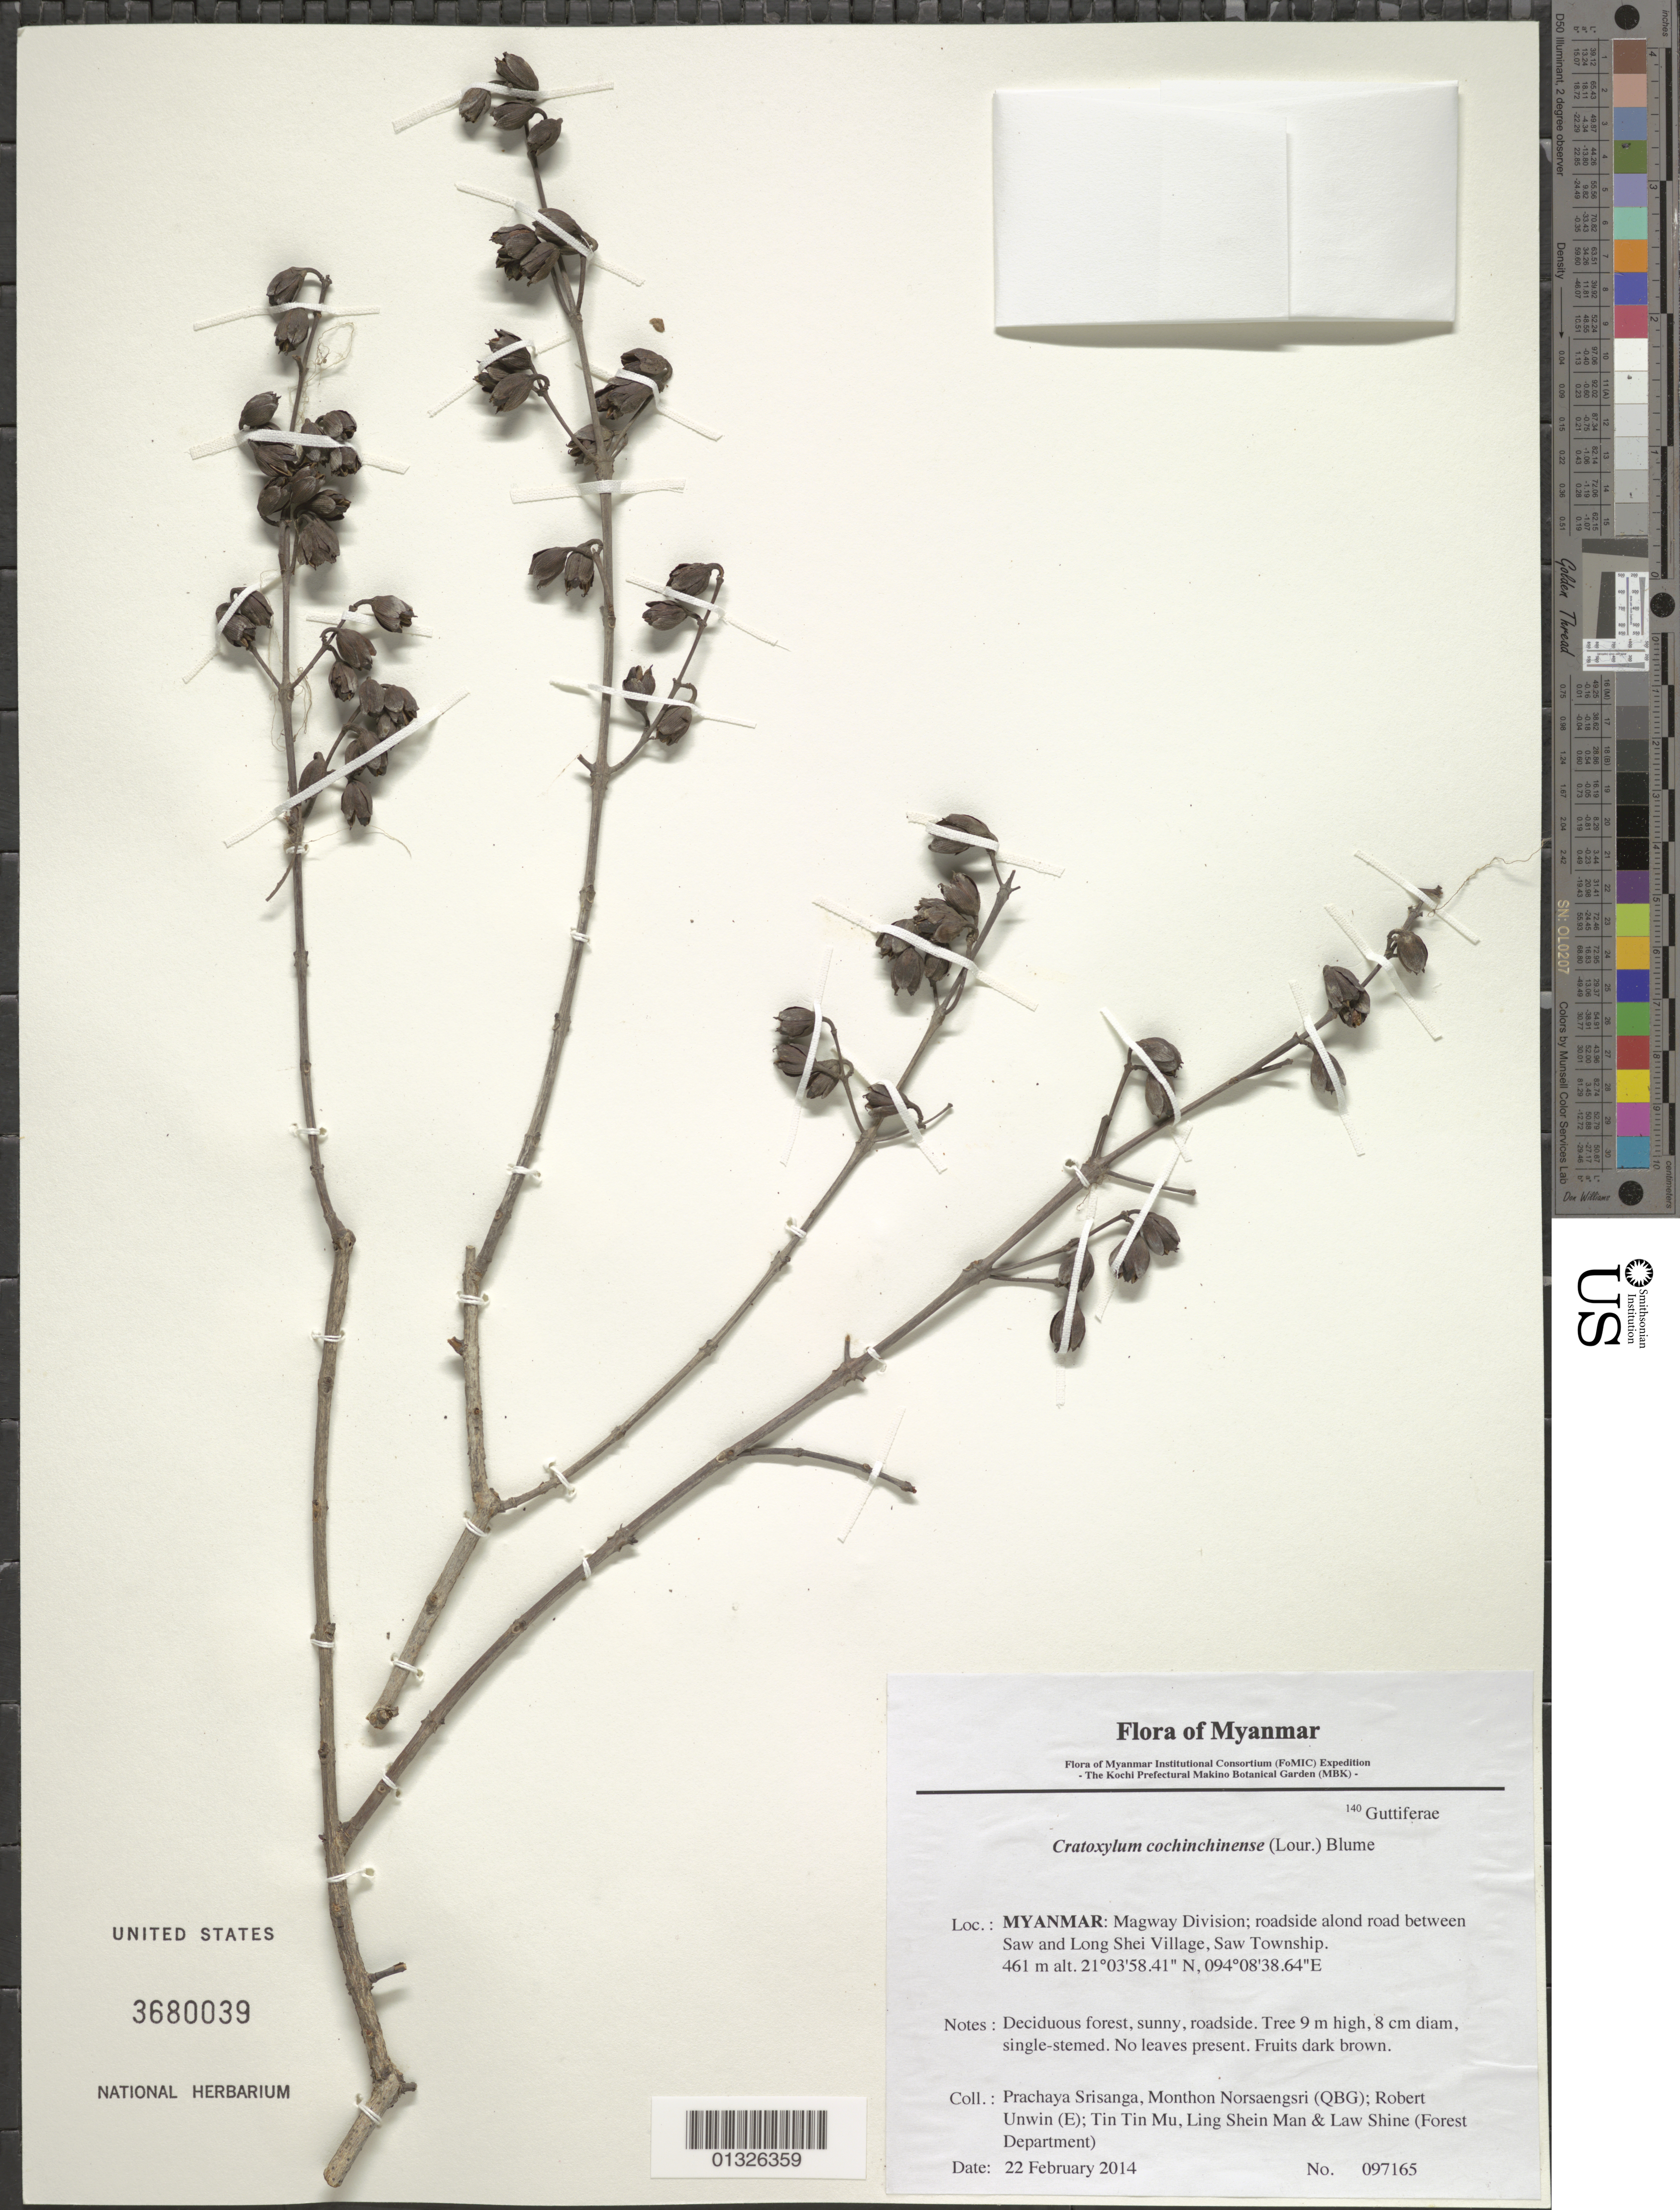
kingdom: Plantae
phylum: Tracheophyta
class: Magnoliopsida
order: Malpighiales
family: Hypericaceae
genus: Cratoxylum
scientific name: Cratoxylum cochinchinense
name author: (Lour.) Blume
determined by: Fujikawa, Kazumi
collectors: P. Srisanga, M. Norsaengsri, R. Unwin, Tin Tin Mu, Ling Shein Man & L. Shine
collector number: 97165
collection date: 2014-02-22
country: Myanmar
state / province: Magway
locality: Roadside along road between Saw and Long Shei Village, Saw Township.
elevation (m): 461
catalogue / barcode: US 3680039